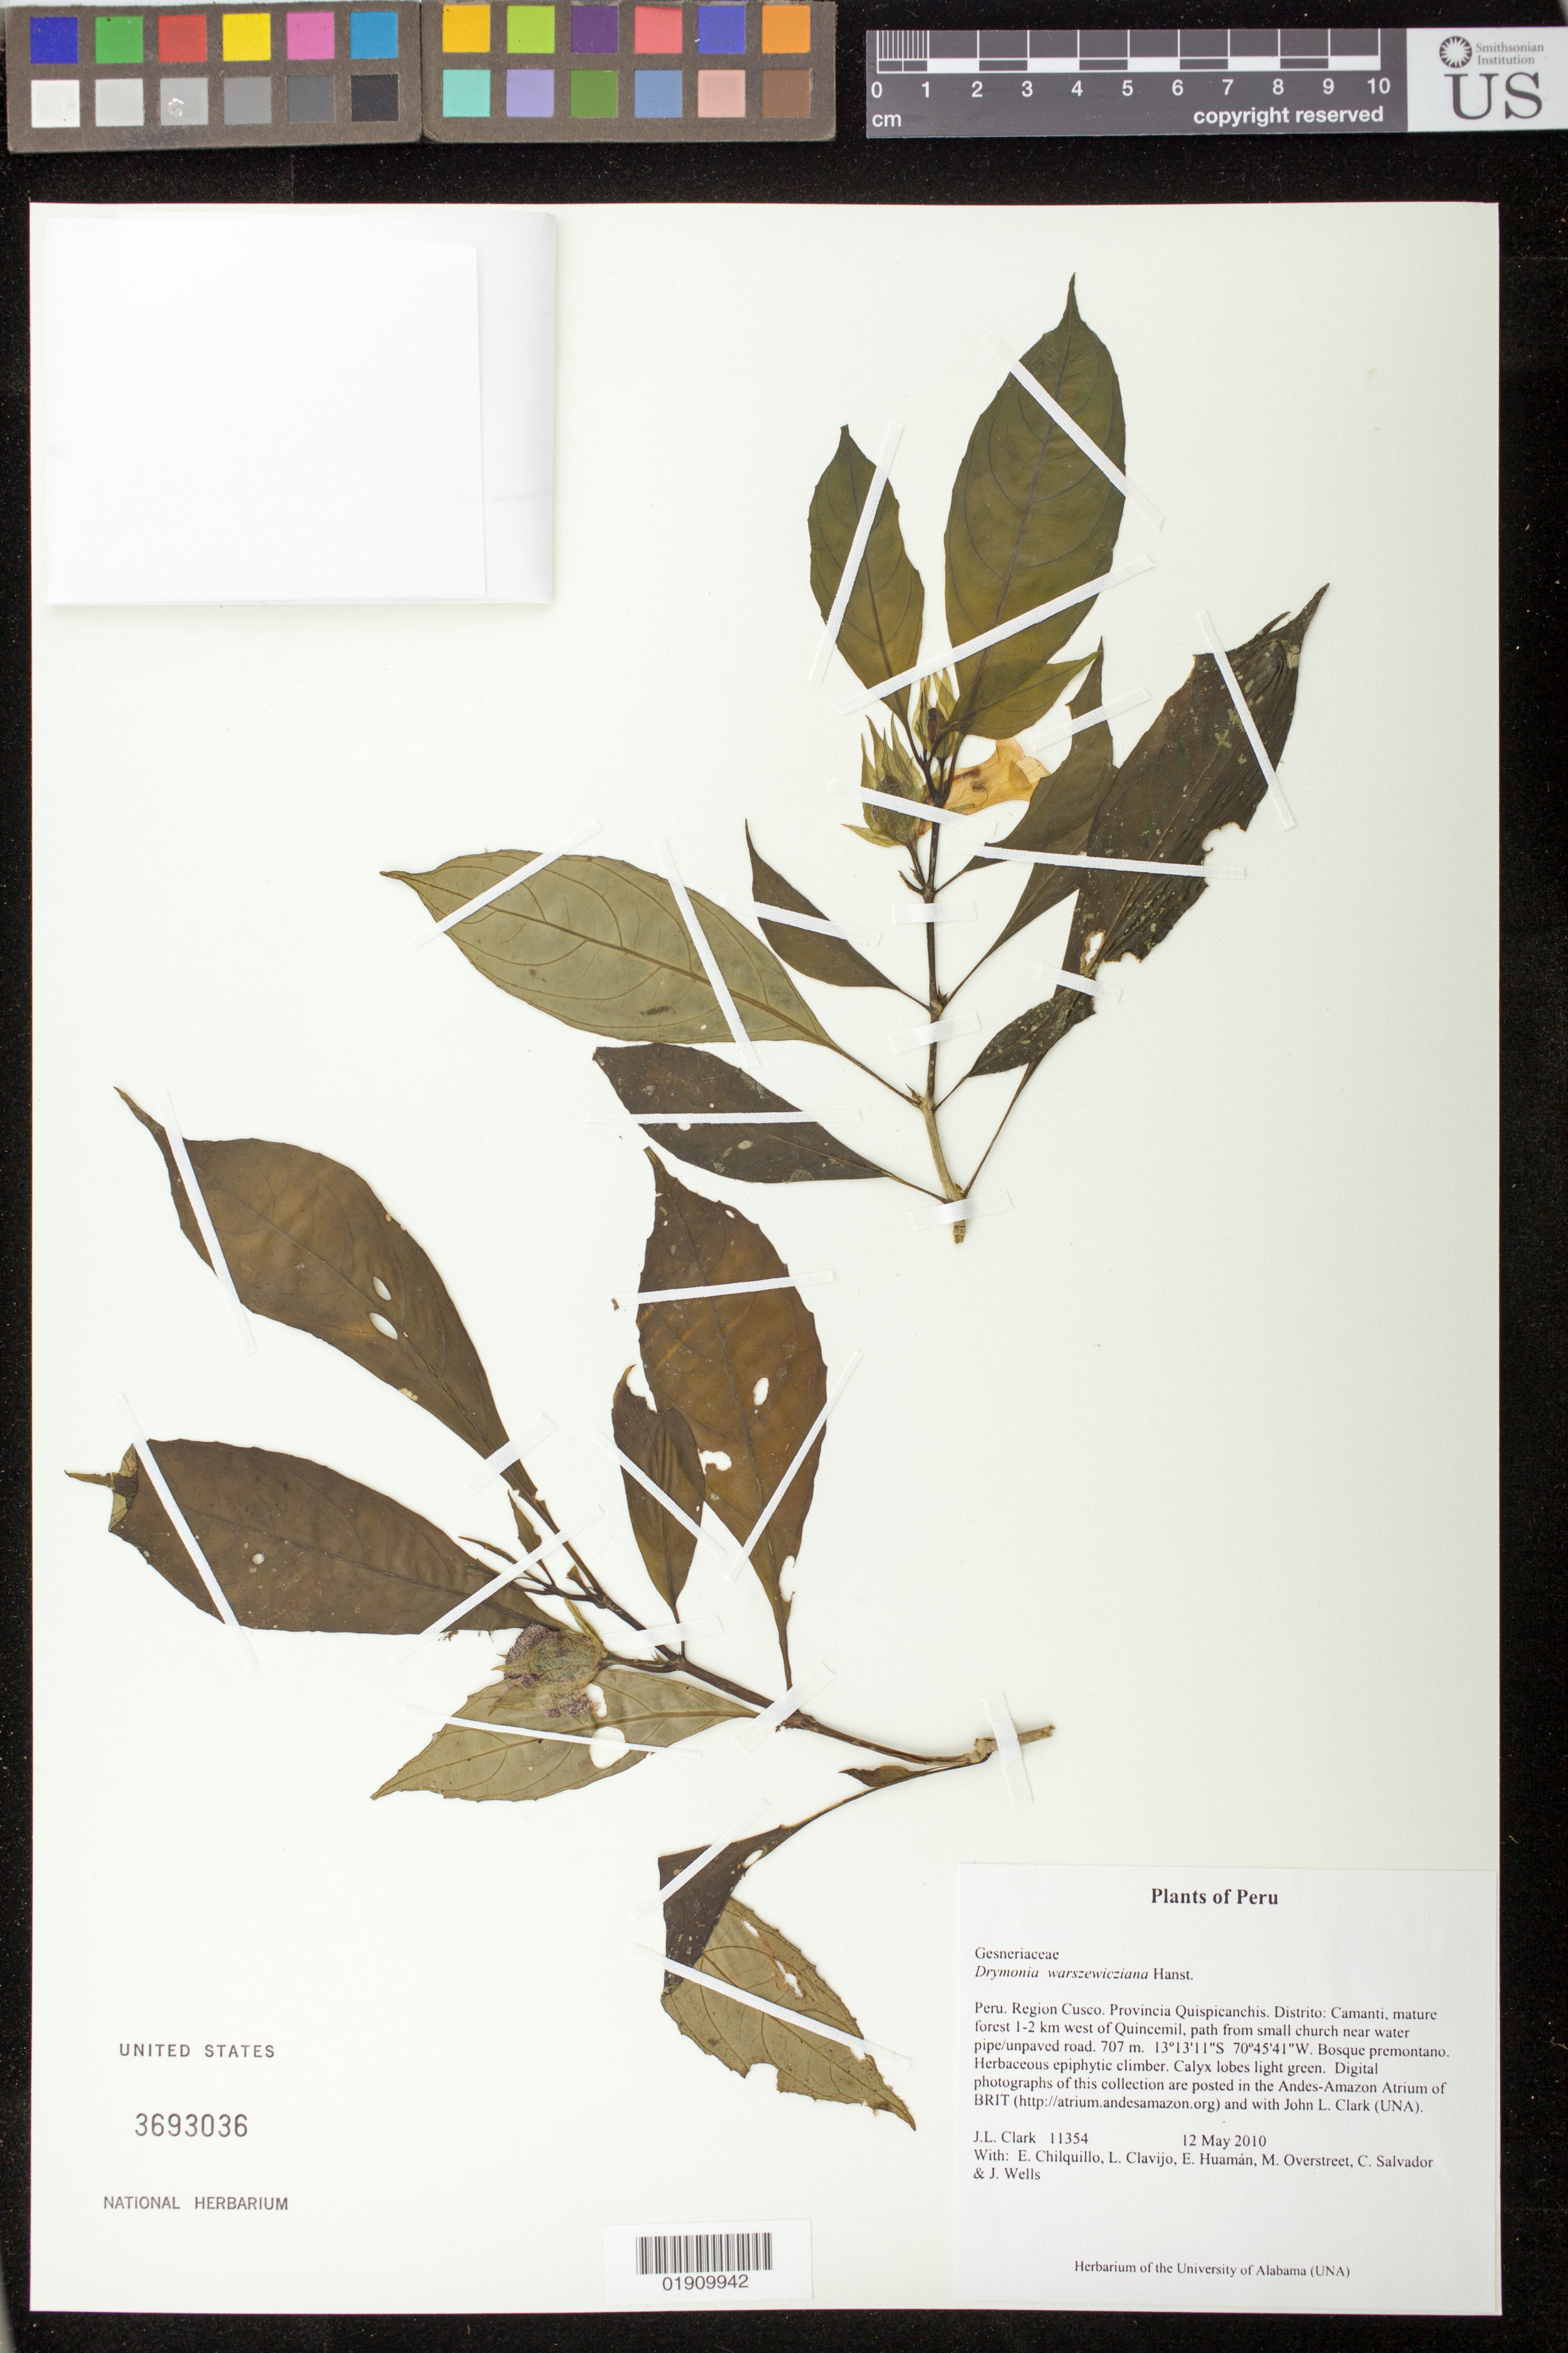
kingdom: Plantae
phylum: Tracheophyta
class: Magnoliopsida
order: Lamiales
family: Gesneriaceae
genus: Drymonia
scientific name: Drymonia warszewicziana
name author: Hanst.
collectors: J. L. Clark, E. Chilquillo, L. Clavijo, E. Huamán, M. Overstreet & C. Salvador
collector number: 11354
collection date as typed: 12 May 2010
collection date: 2010-05-12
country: Peru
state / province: Cusco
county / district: Quispicanchis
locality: Distrito: Camanti, mature forest 1-2 km west of Quincemil, path from small church near water pipe/unpaved road.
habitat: Bosque premontano.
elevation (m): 707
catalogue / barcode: US 3693036